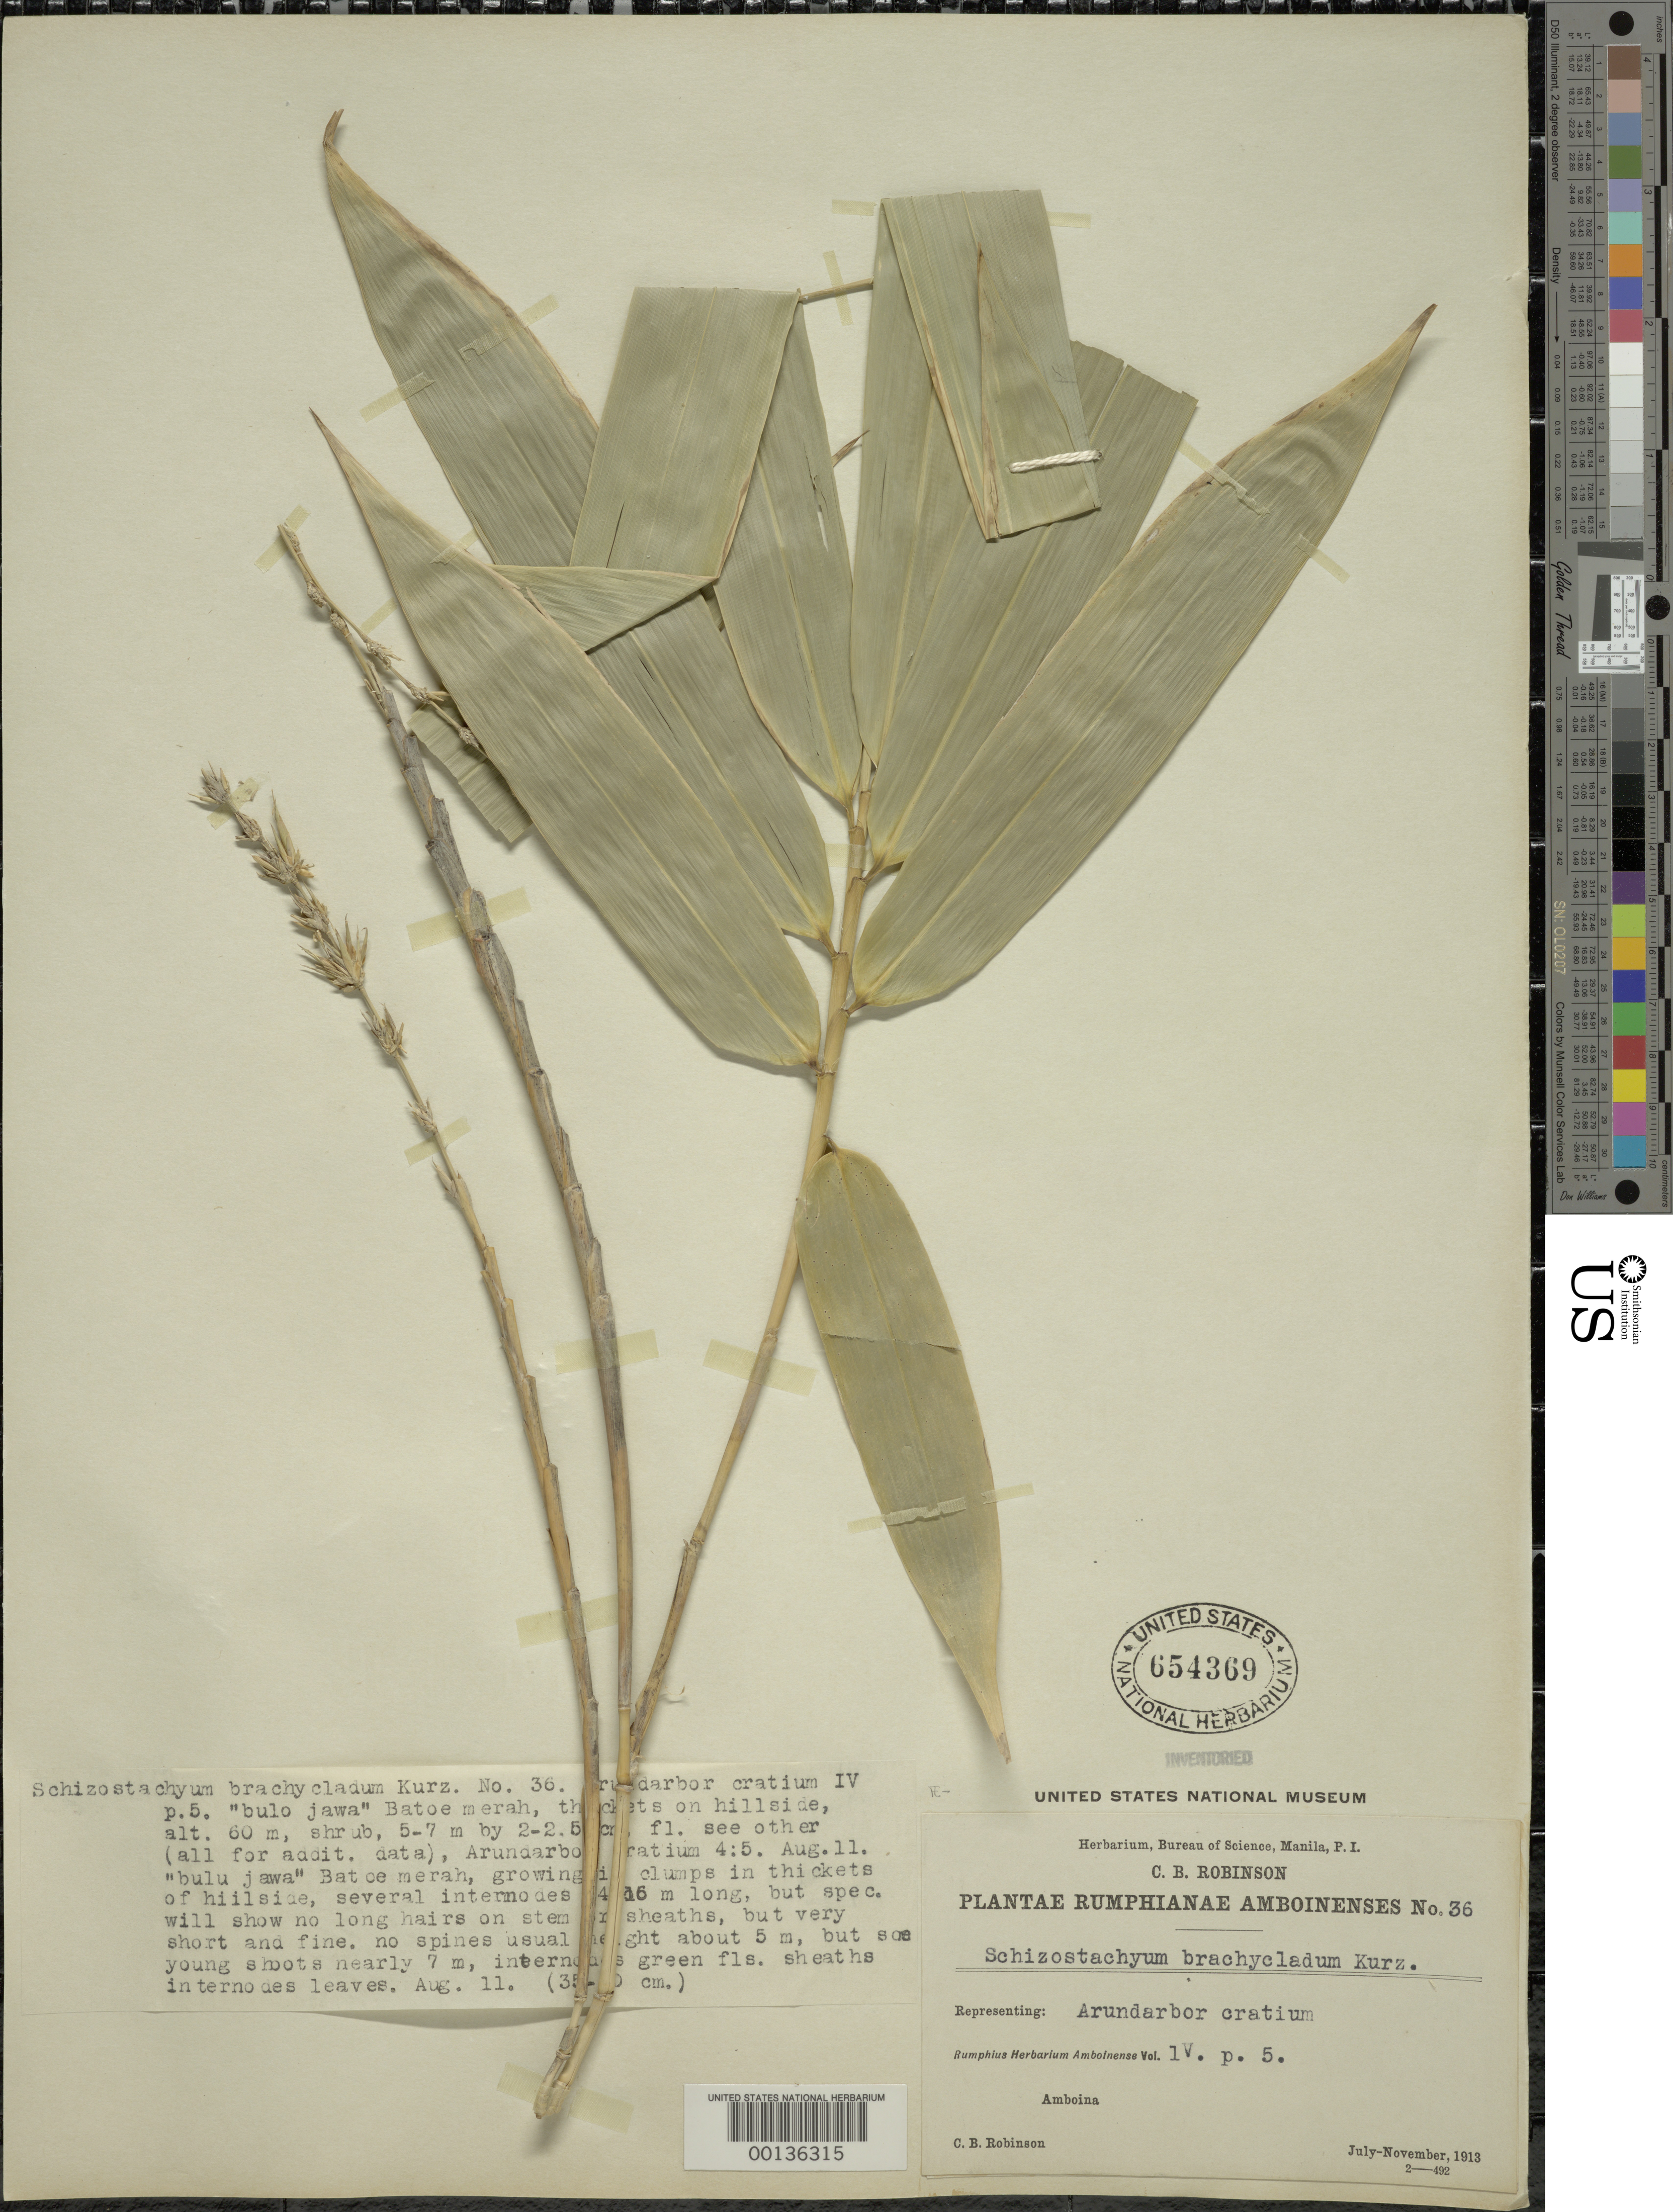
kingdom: Plantae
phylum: Tracheophyta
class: Liliopsida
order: Poales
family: Poaceae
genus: Schizostachyum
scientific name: Schizostachyum brachycladum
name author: (Kurz ex Munro) Kurz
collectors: C. Robinson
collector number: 36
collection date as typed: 11 Aug 1913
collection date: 1913-08-11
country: Indonesia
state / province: Maluku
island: Amboina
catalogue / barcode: US 654369